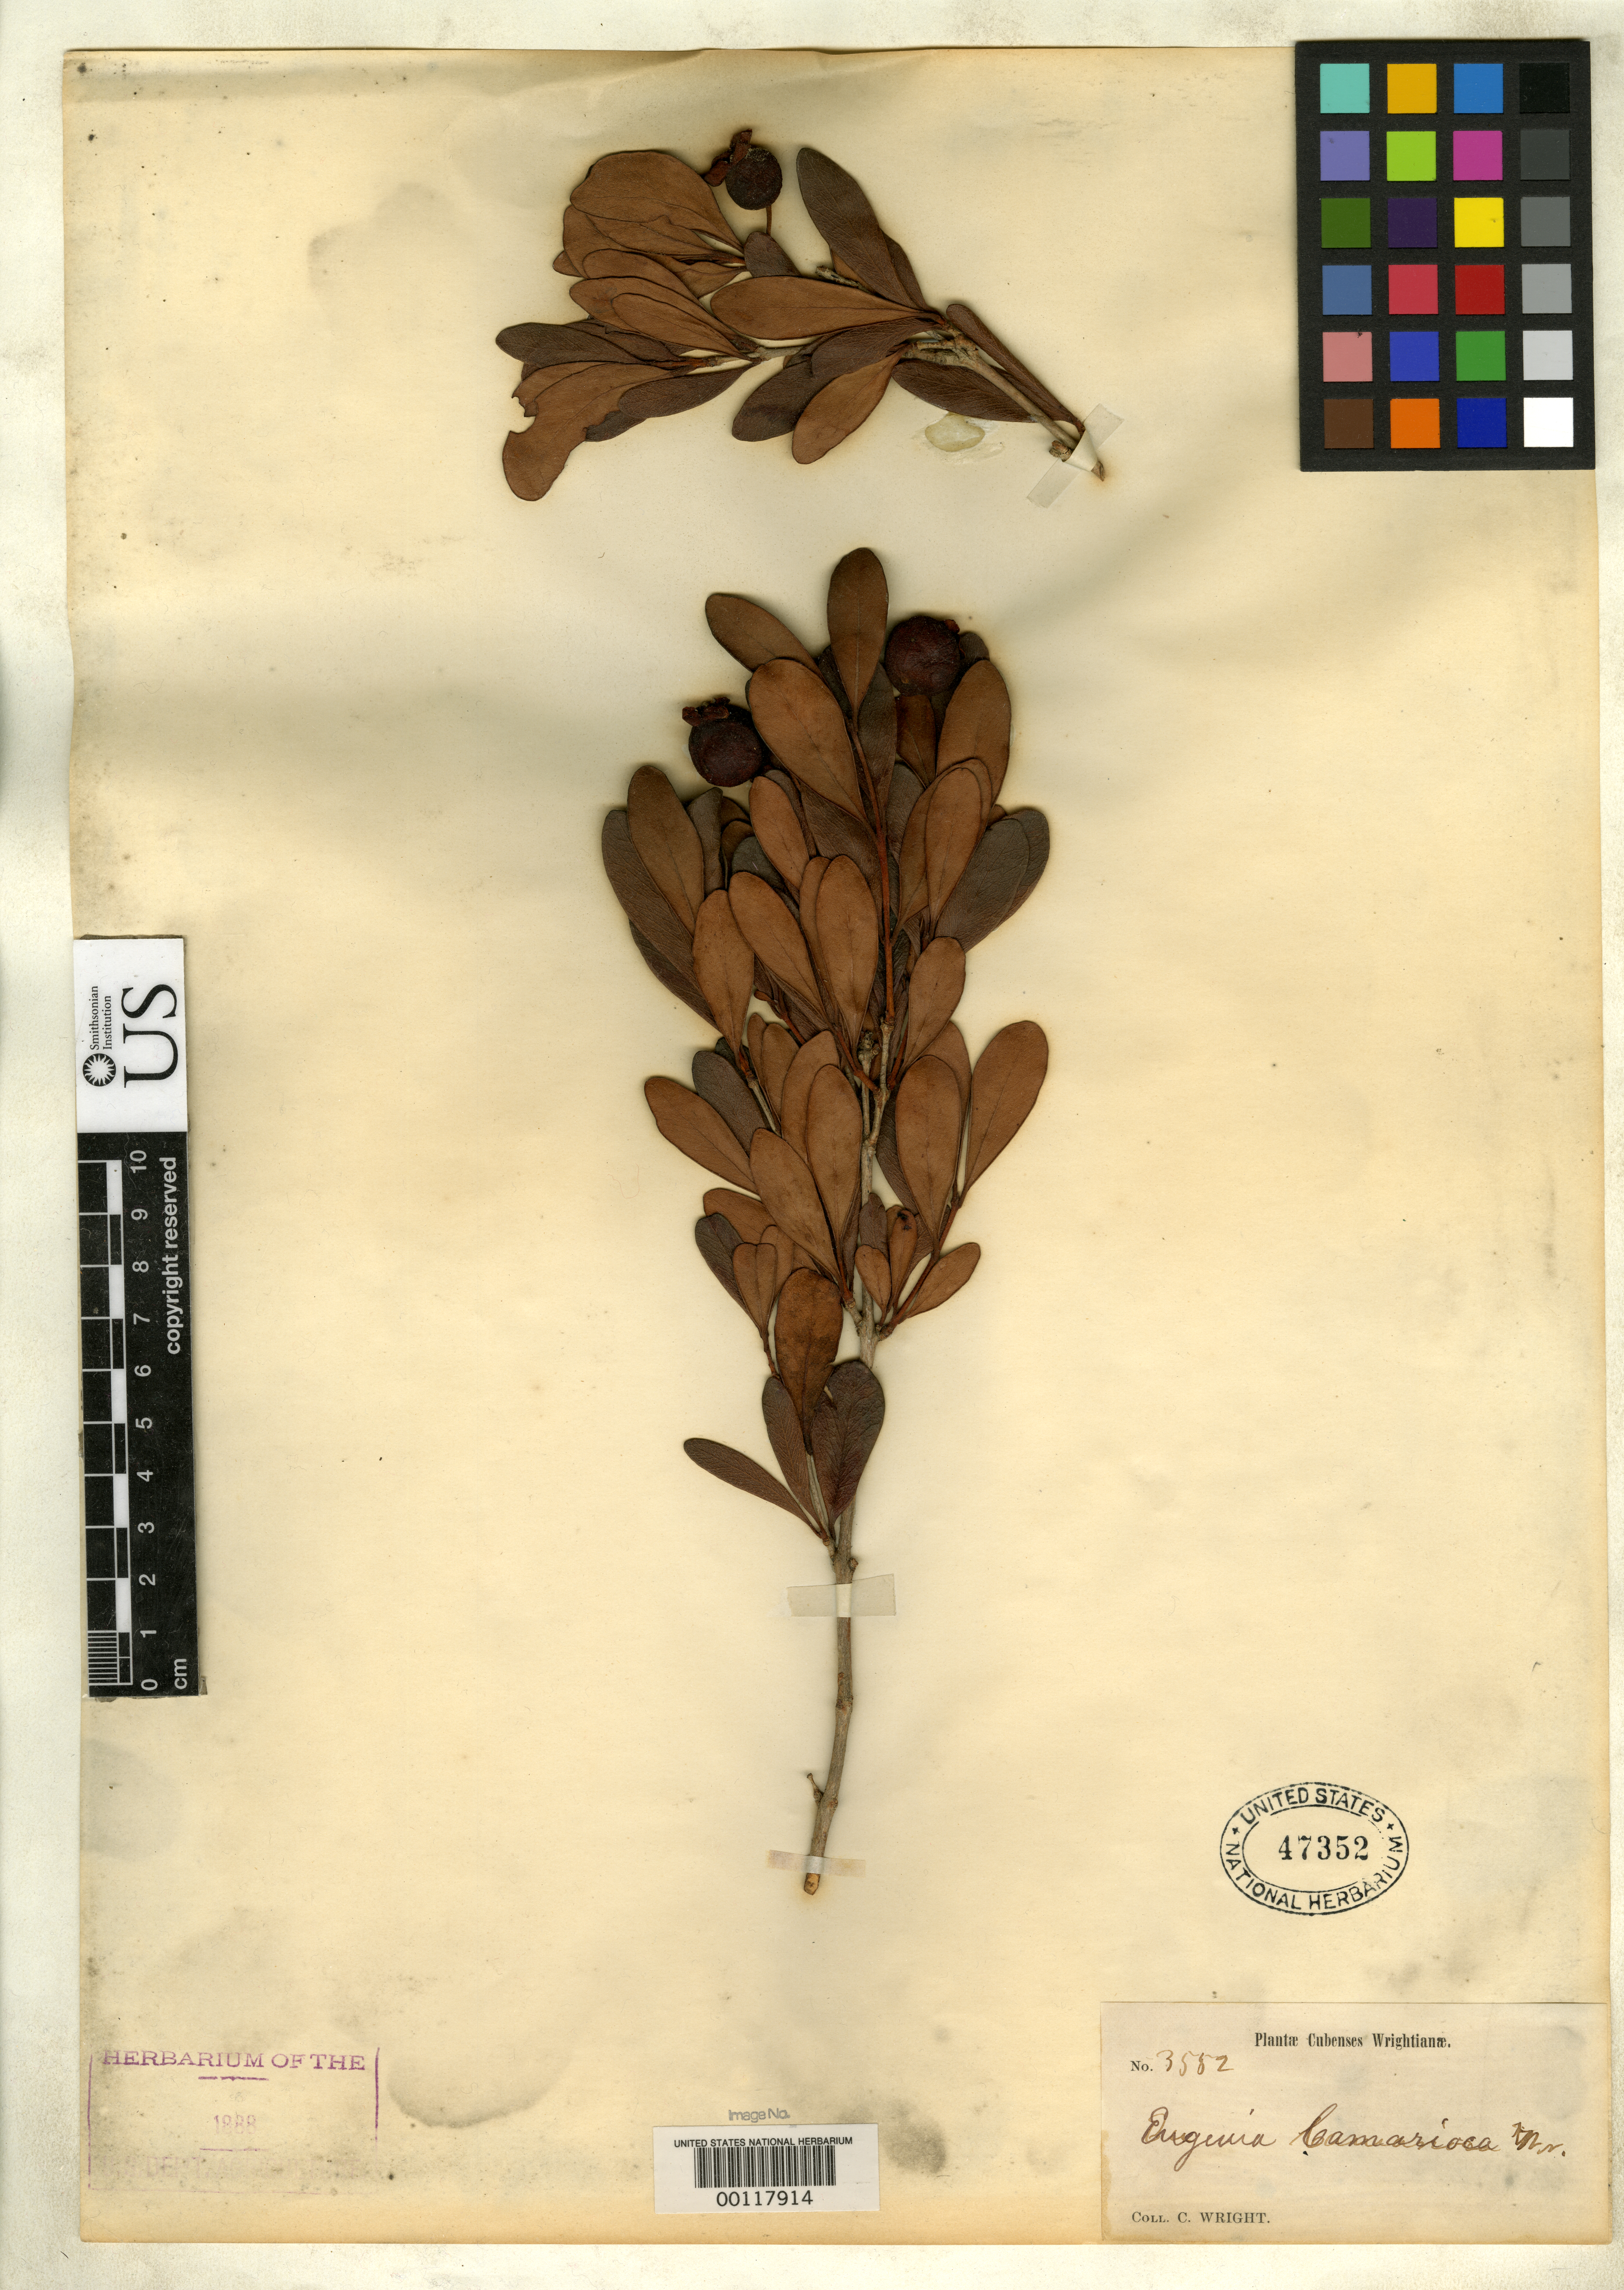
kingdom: Plantae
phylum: Tracheophyta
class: Magnoliopsida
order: Myrtales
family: Myrtaceae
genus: Eugenia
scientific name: Eugenia camarioca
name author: C. Wright in Sauvalle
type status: Type Collection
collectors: C. Wright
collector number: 3552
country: Cuba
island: Greater Antilles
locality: Near Cardenas.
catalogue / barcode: US 47352